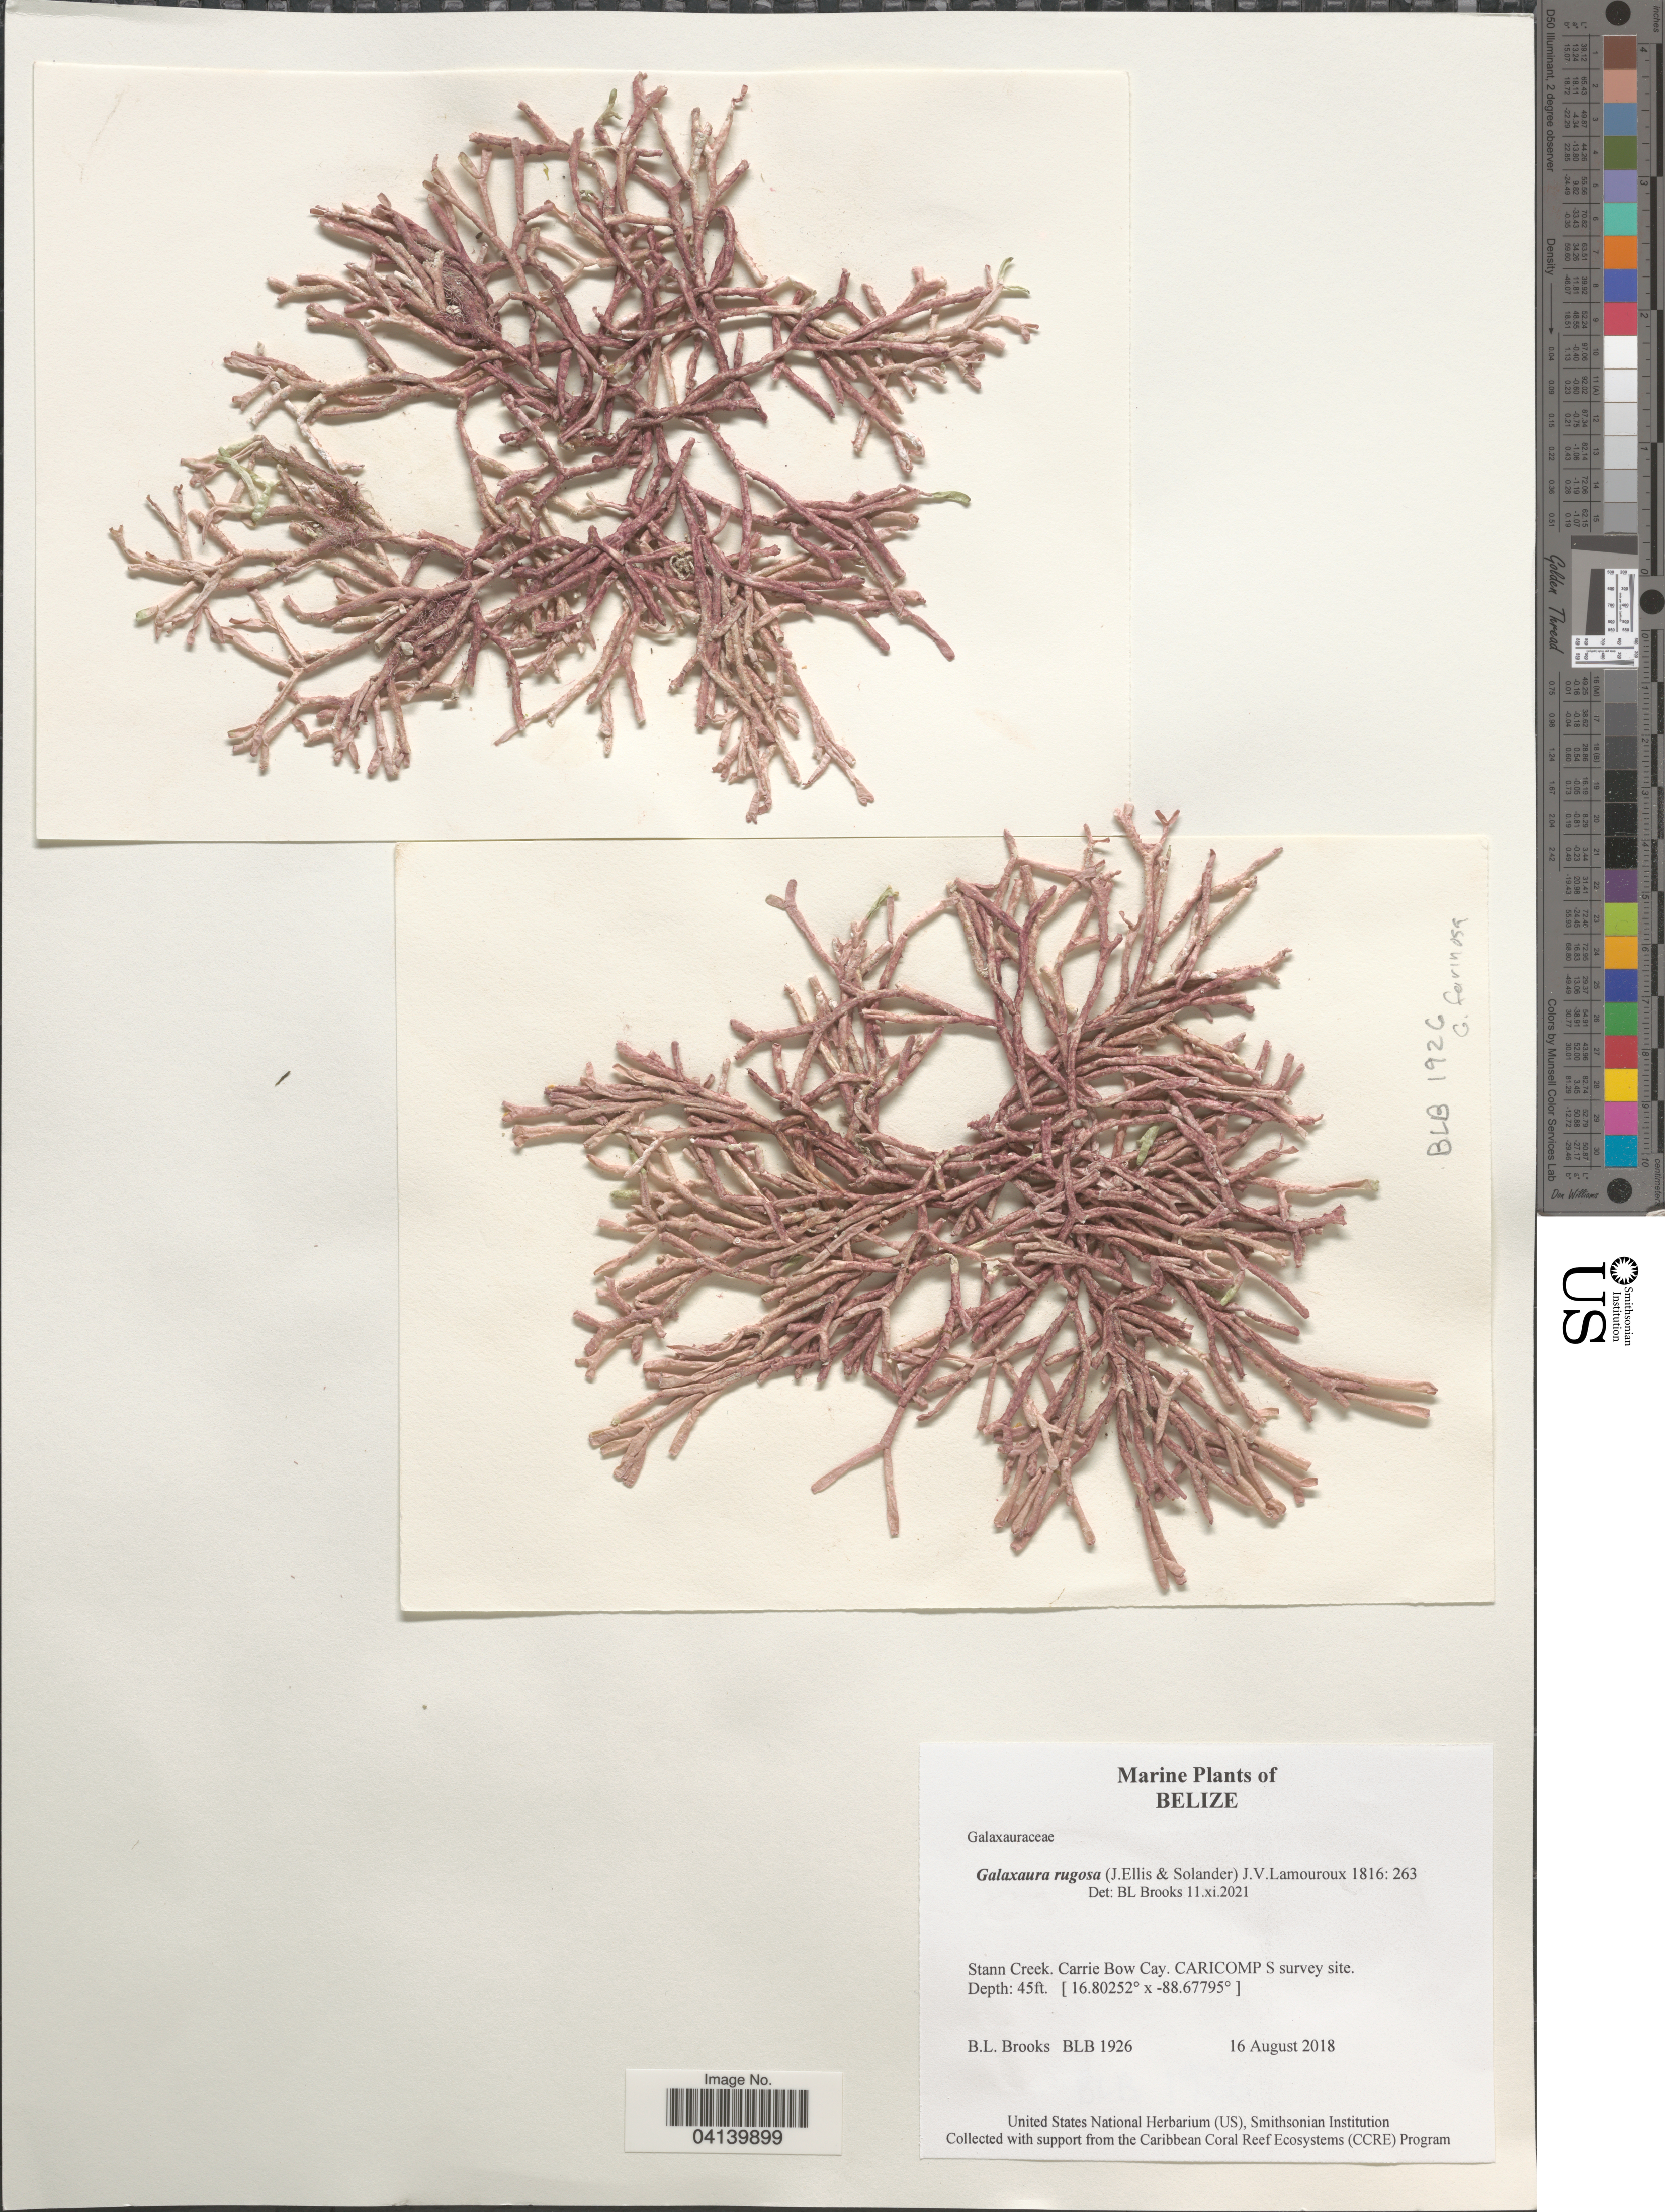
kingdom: Plantae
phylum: Rhodophyta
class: Florideophyceae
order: Nemaliales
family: Galaxauraceae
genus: Galaxaura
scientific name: Galaxaura rugosa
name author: (Ellis & Sol.) J.V.Lamouroux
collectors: B. Brooks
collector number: BLB 1926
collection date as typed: Transcribed d/m/y: 16/8/2018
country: Belize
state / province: Stann Creek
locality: Carrie Bow Cay. CARICOMP S survey site.